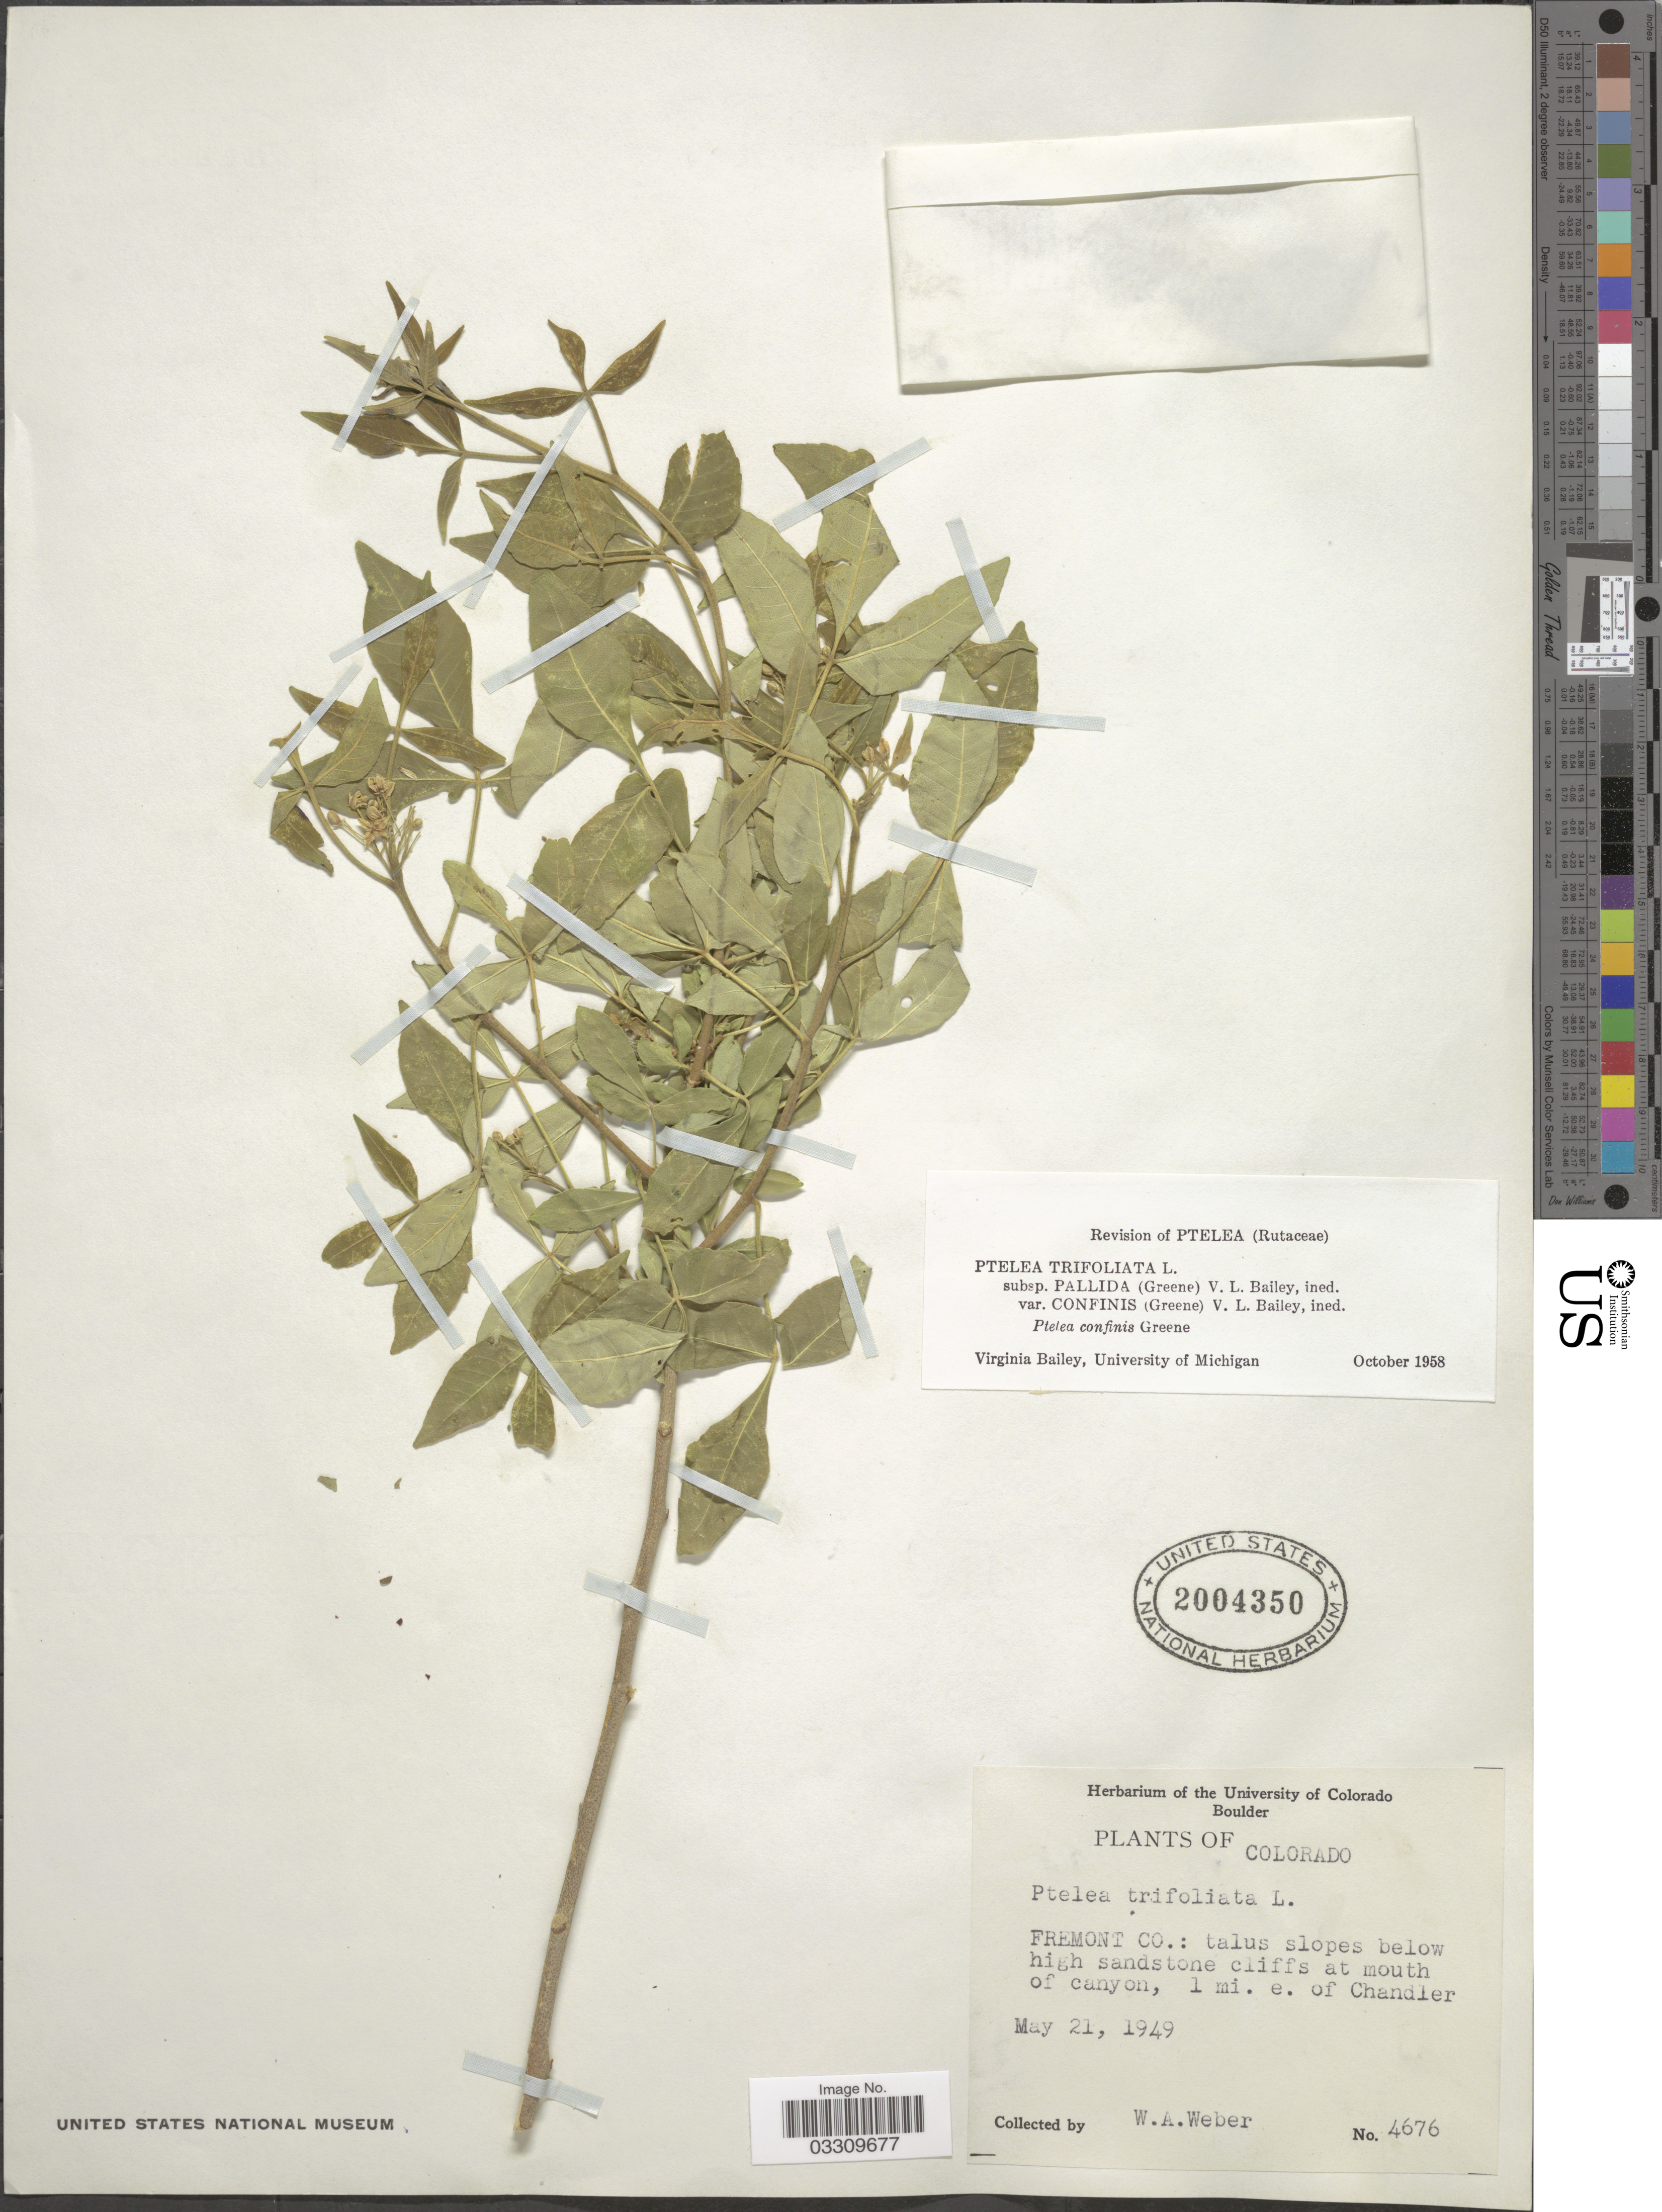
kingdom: Plantae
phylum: Tracheophyta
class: Magnoliopsida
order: Sapindales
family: Rutaceae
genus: Ptelea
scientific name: Ptelea trifoliata var. confinis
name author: (S.W. Greene) V. L. Bailey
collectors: W. A. Weber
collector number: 4676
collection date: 1949-05-21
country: United States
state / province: Colorado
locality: Fremont Co.: talus slopes below high sandstone cliffs at mouth of canyon, 1 mi. e. of Chandler.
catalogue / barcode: US 2004350